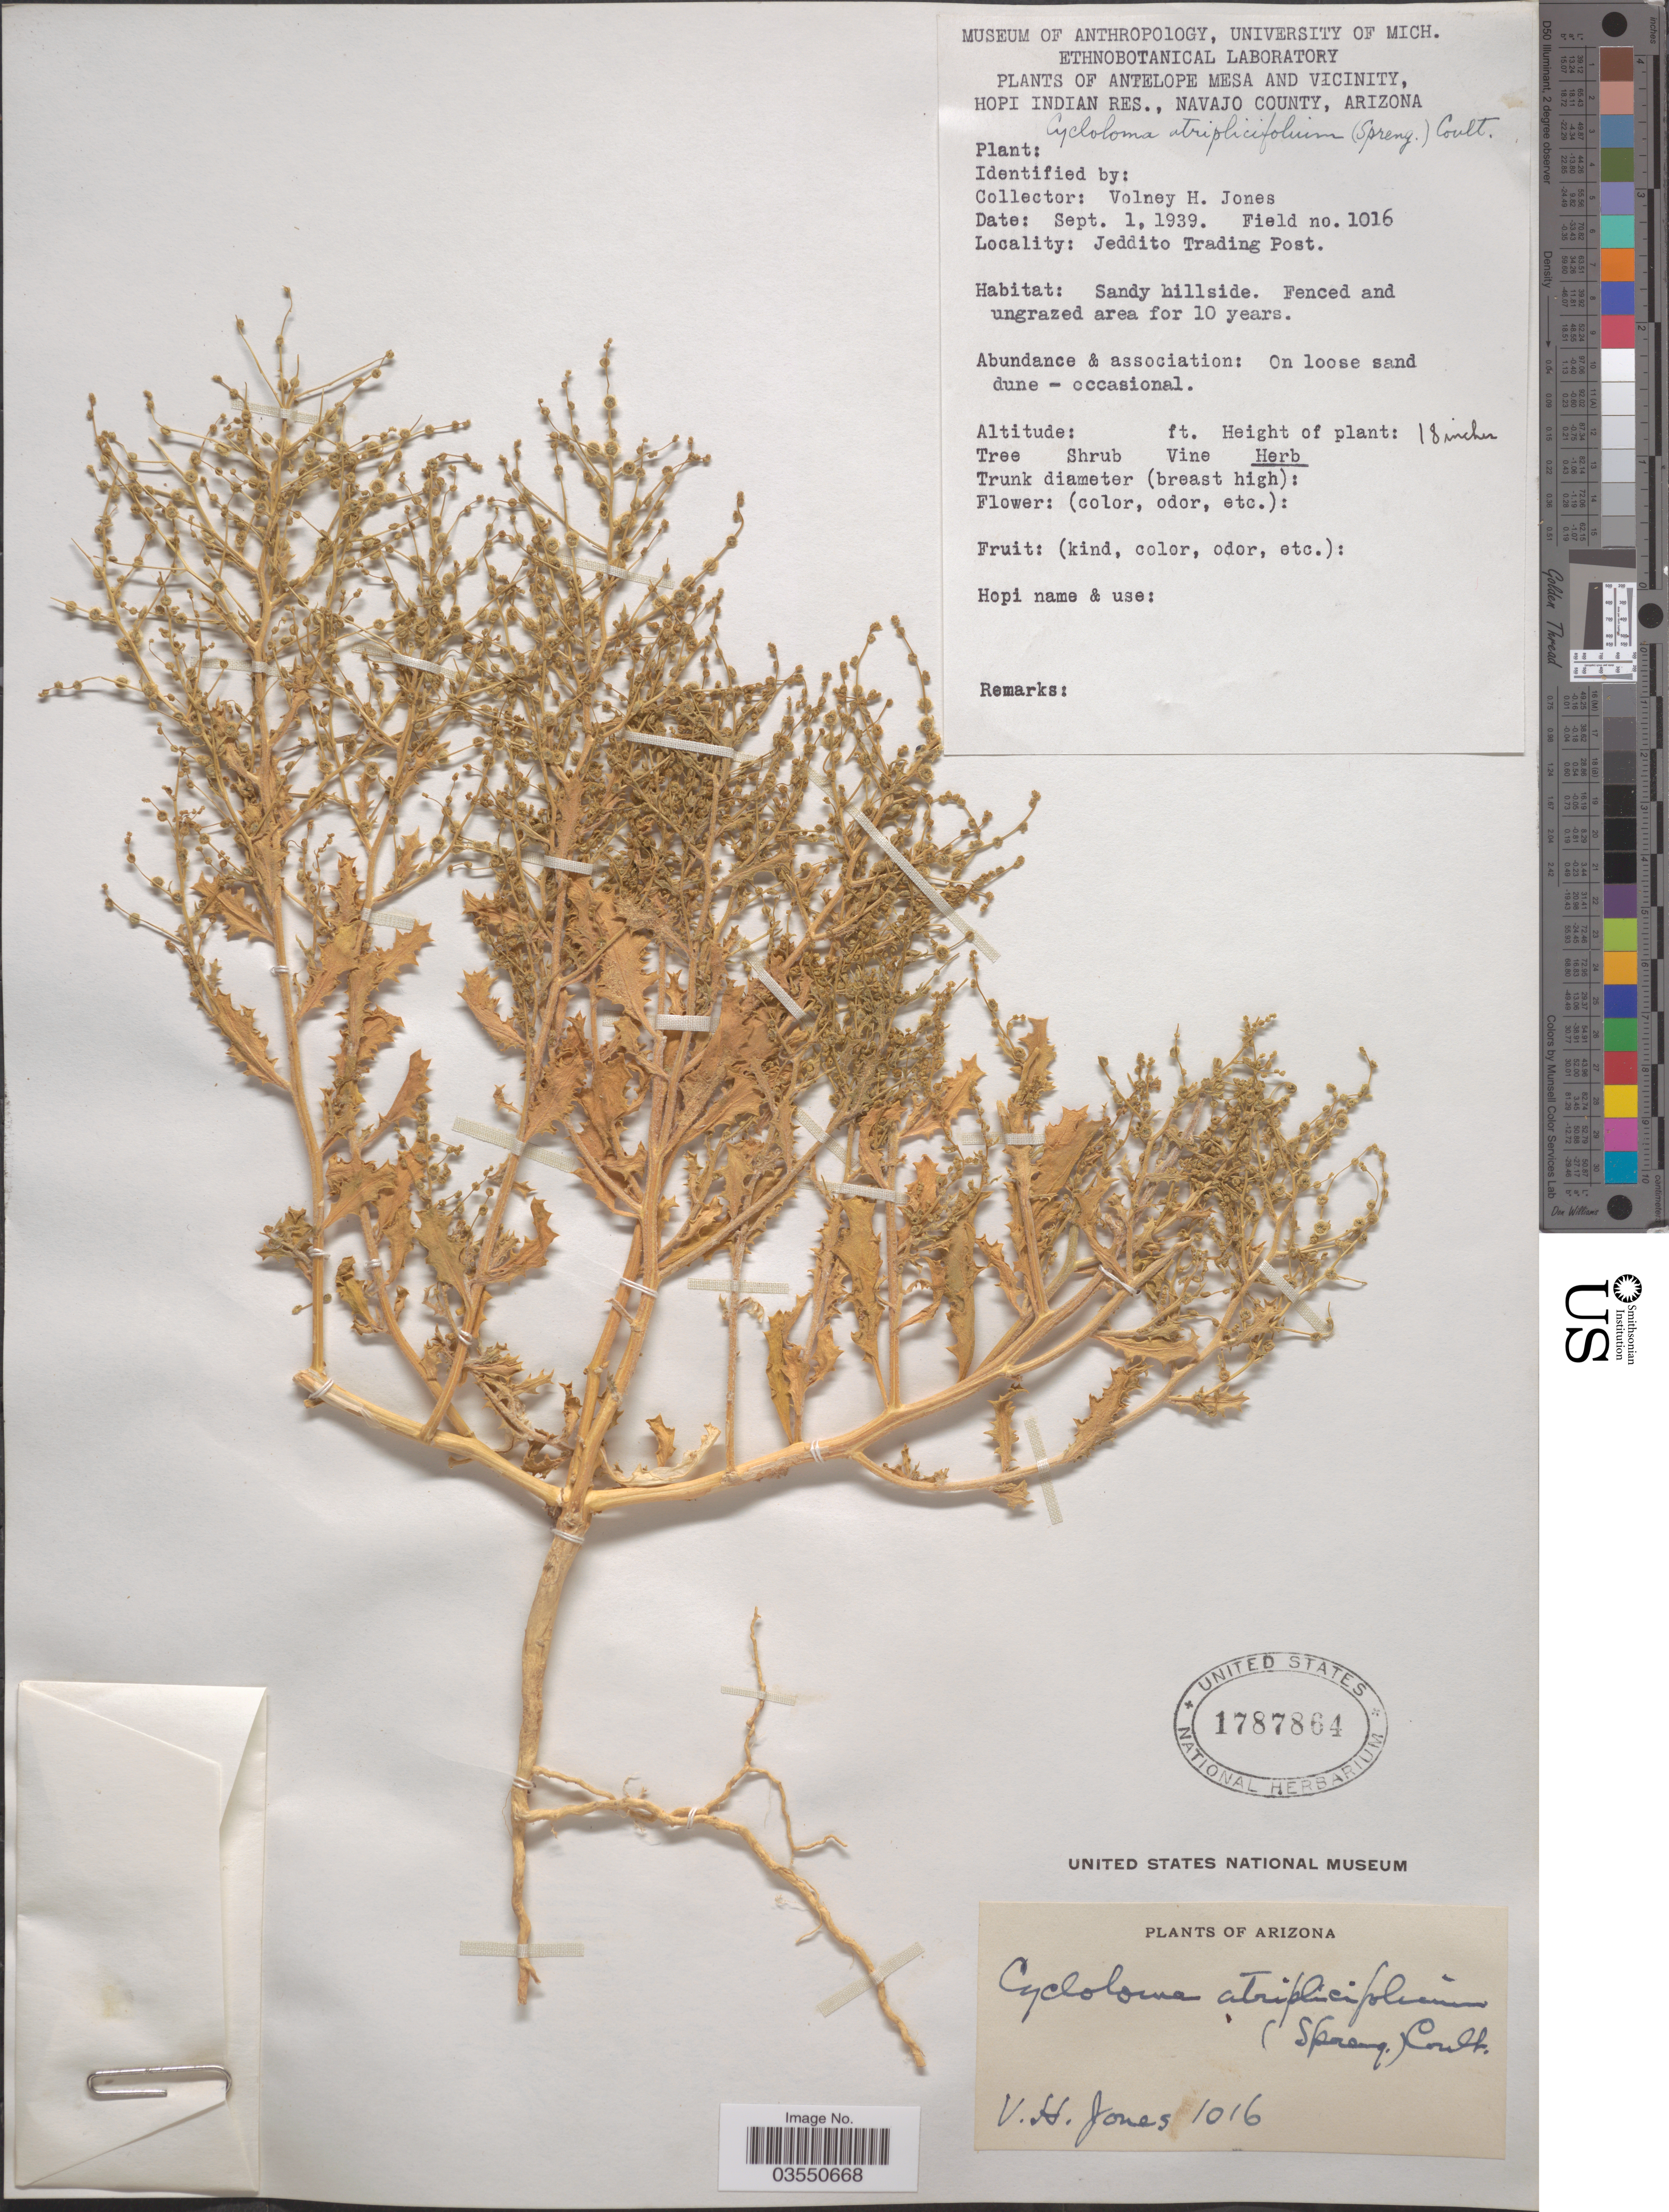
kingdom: Plantae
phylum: Tracheophyta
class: Magnoliopsida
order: Caryophyllales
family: Amaranthaceae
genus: Dysphania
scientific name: Dysphania atriplicifolia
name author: (Spreng.) G. Kadereit et al.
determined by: U.S. National Herbarium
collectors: V. Jones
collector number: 1016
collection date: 1939-09-01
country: United States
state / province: Arizona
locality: Antelope Mesa and Vicinity, Hopi Indian Res., Navajo County. Jeddito Trading Post.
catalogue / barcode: US 1787864